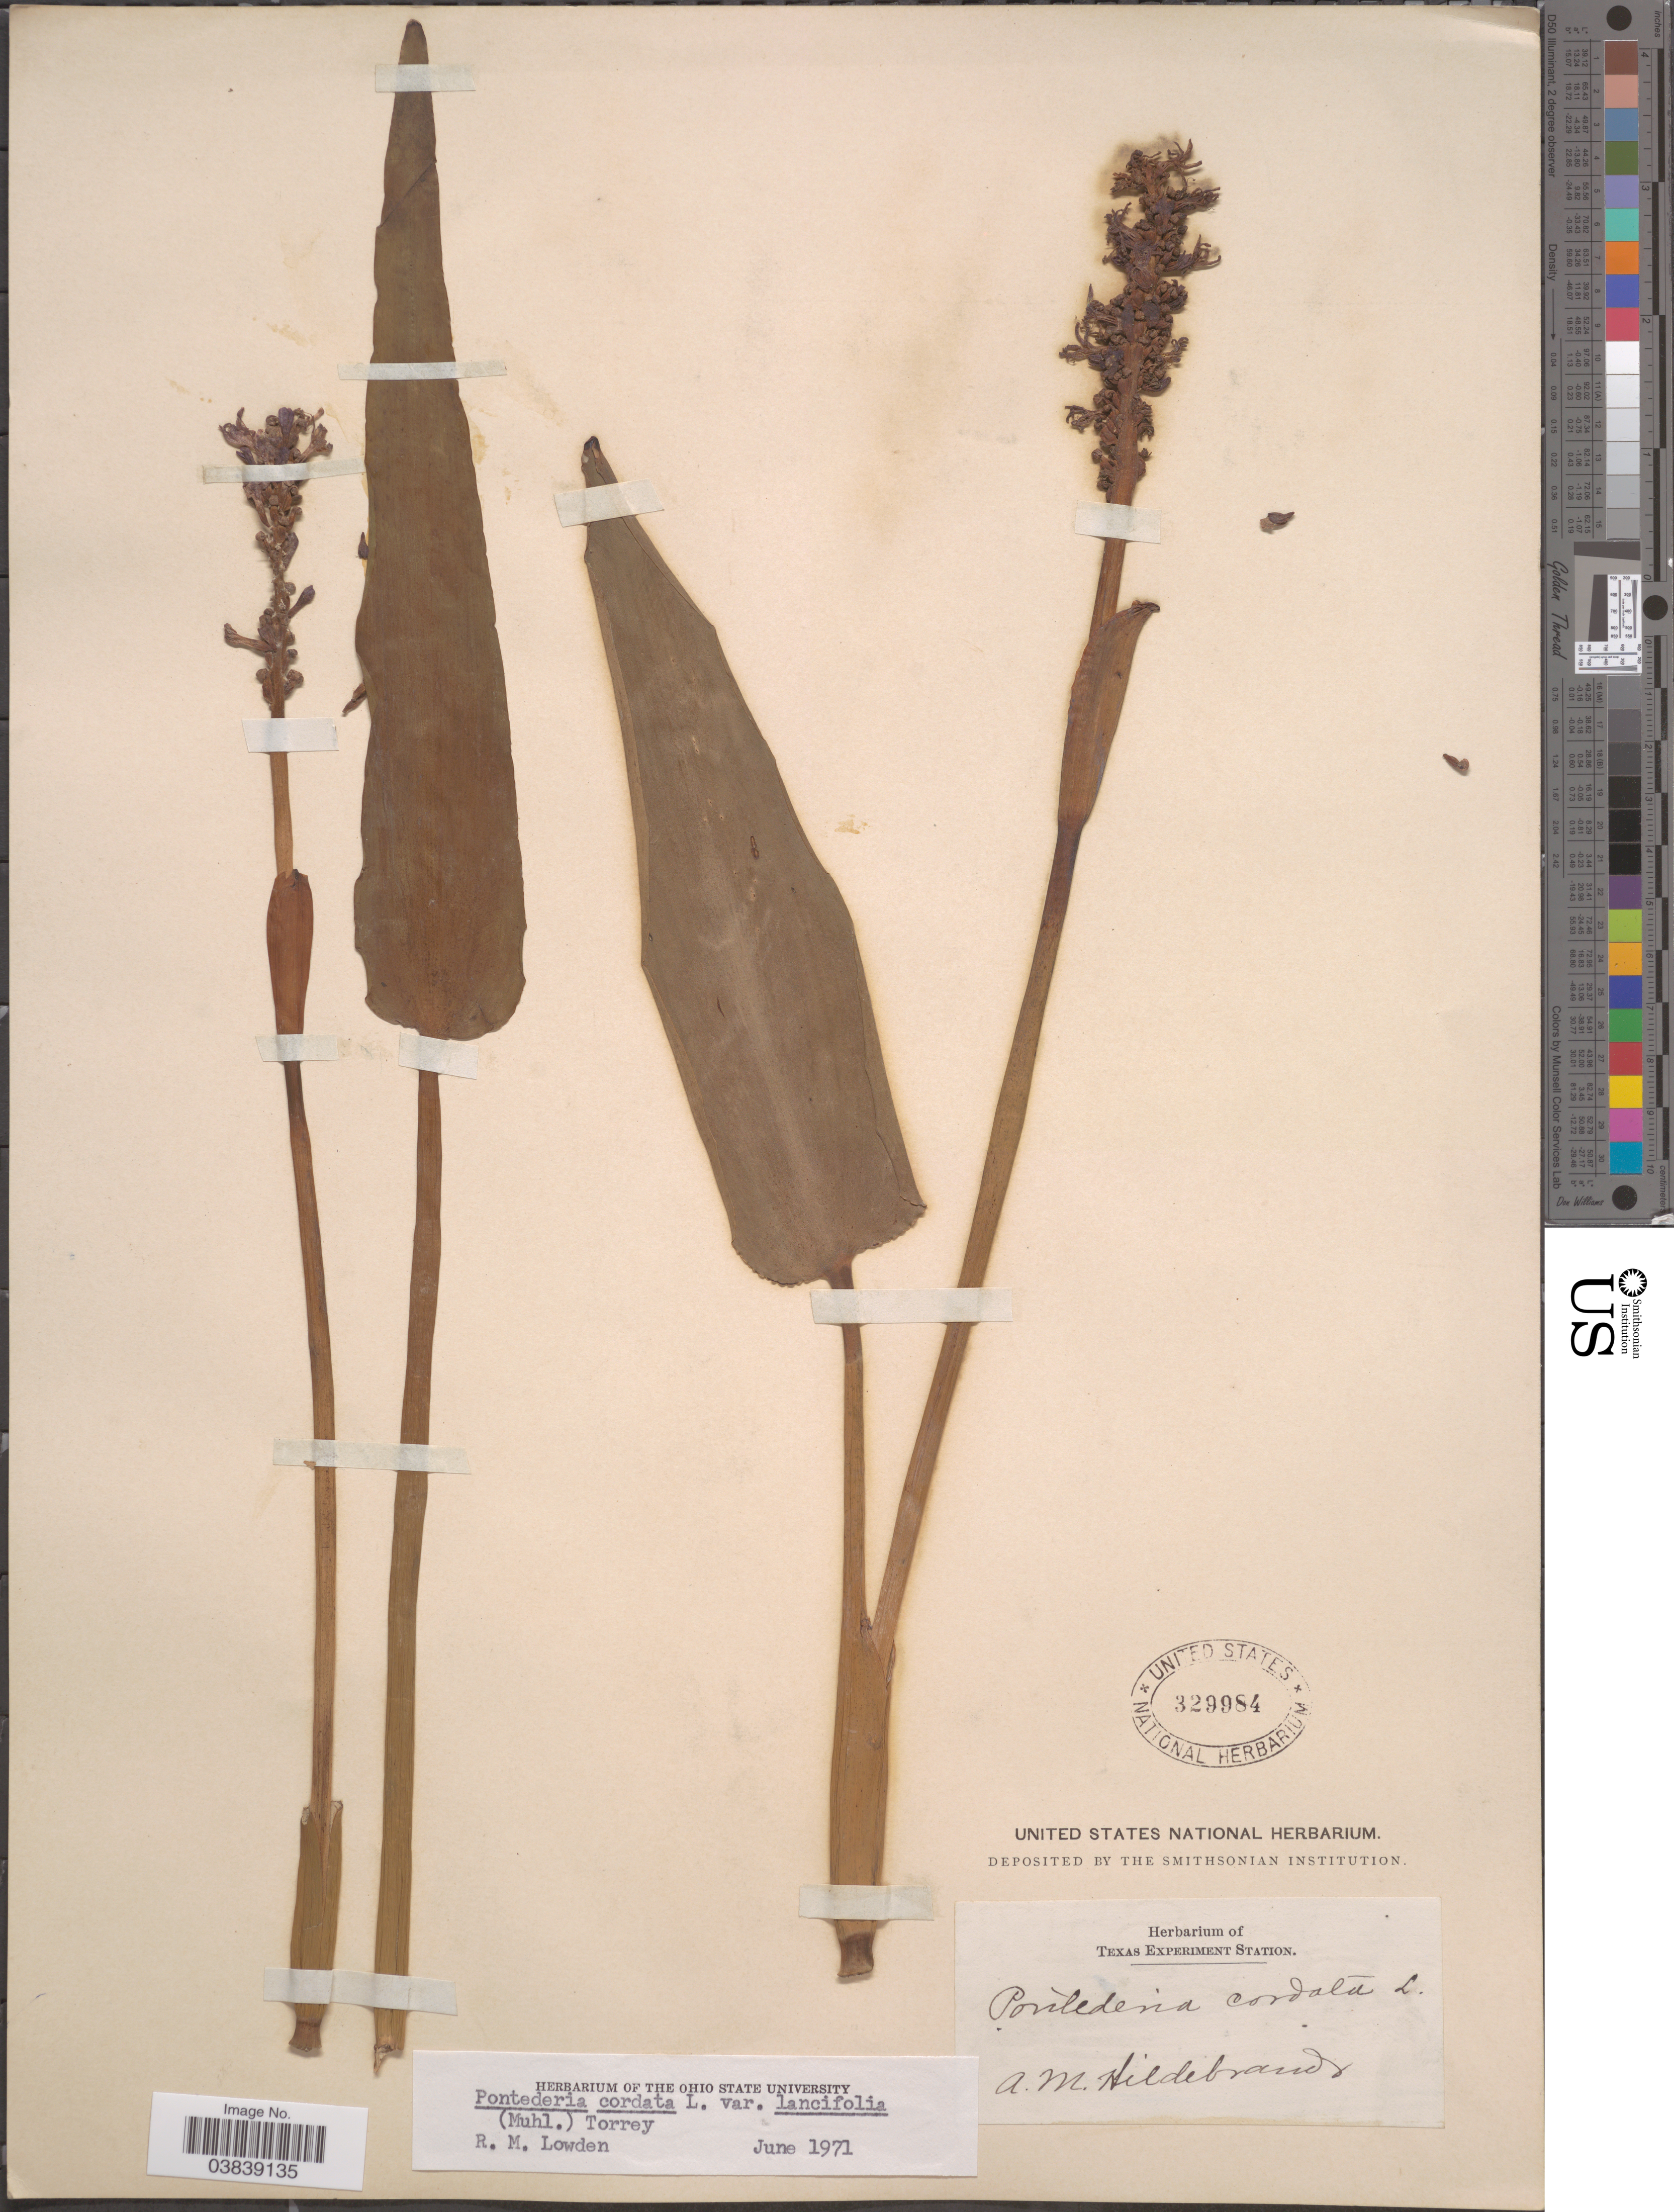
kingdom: Plantae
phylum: Tracheophyta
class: Liliopsida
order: Commelinales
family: Pontederiaceae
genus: Pontederia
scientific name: Pontederia cordata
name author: L.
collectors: A. Hildebrandt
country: United States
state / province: Texas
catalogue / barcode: US 329984